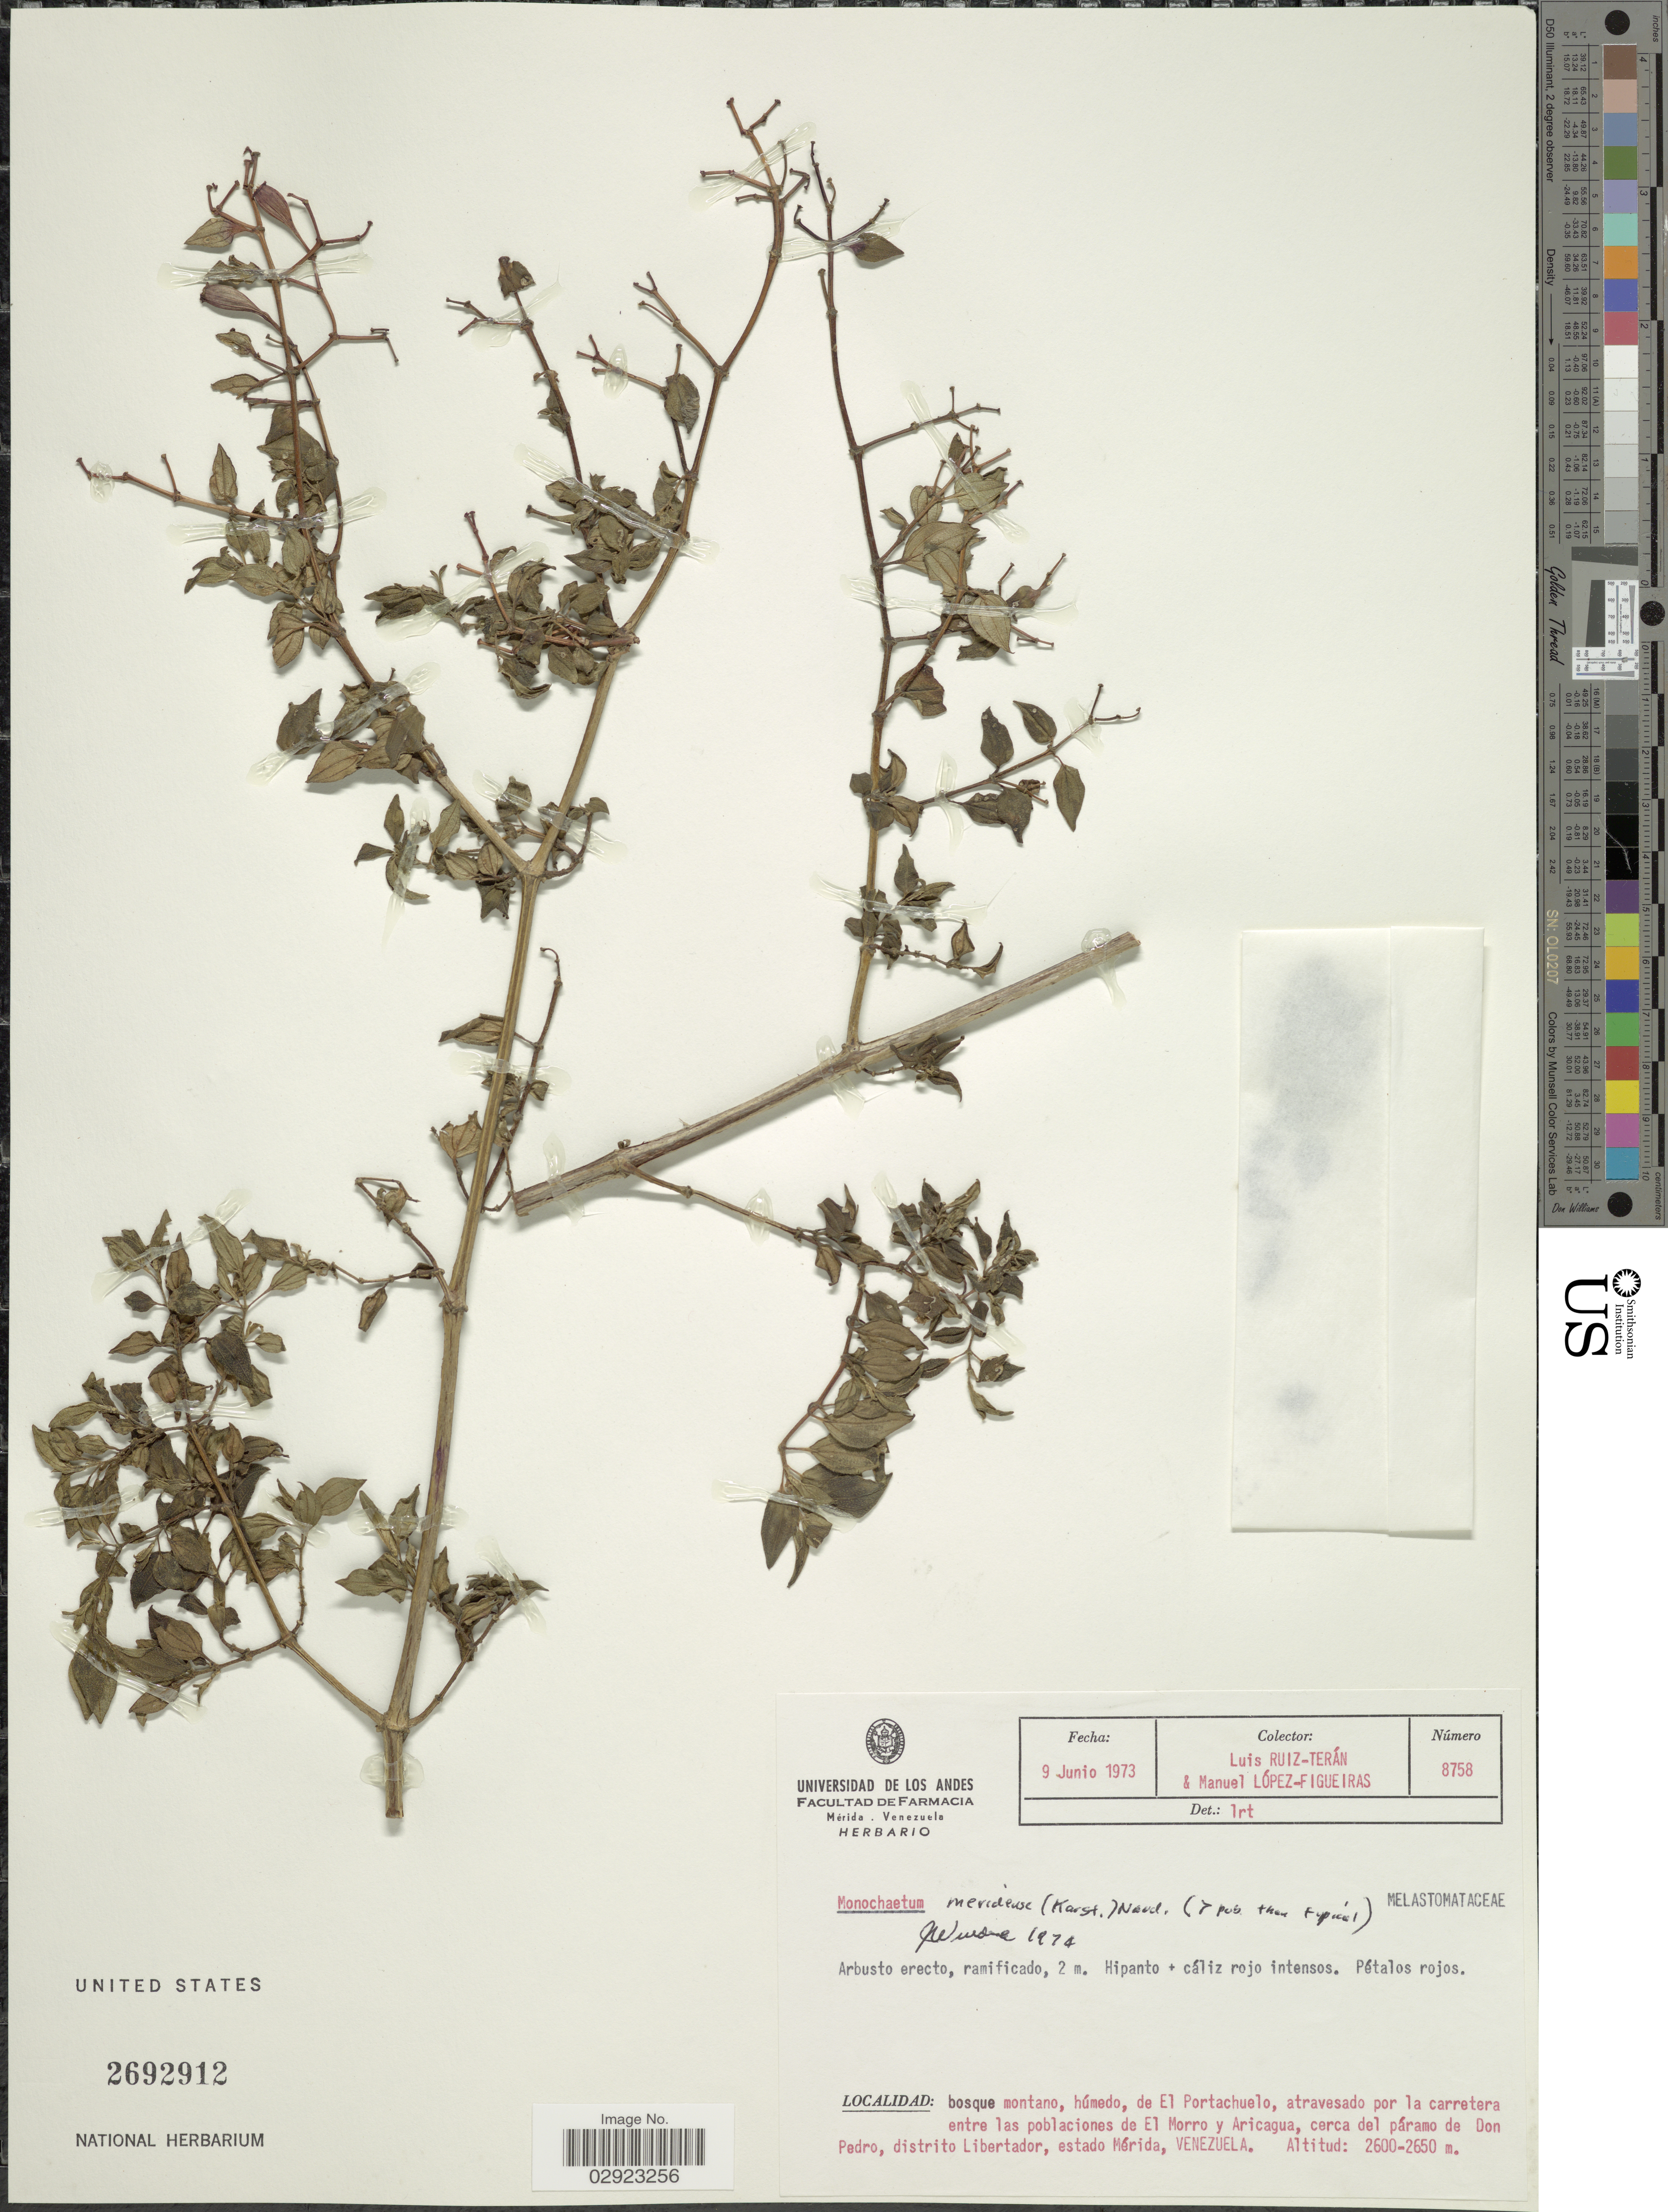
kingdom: Plantae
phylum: Tracheophyta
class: Magnoliopsida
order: Myrtales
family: Melastomataceae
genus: Monochaetum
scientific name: Monochaetum meridense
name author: (H. Karst.) Naudin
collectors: L. Teran & M. López Figueiras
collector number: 8758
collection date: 1972-06-09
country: Venezuela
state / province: Mérida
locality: Bosque montano, húmedo, de El Portachuelo, atravesado por la carretera entre las poblaciones de El Morro y Aricagua, cerca del páramo de Don Pedro, distrito Libertador.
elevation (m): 2600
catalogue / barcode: US 2692912